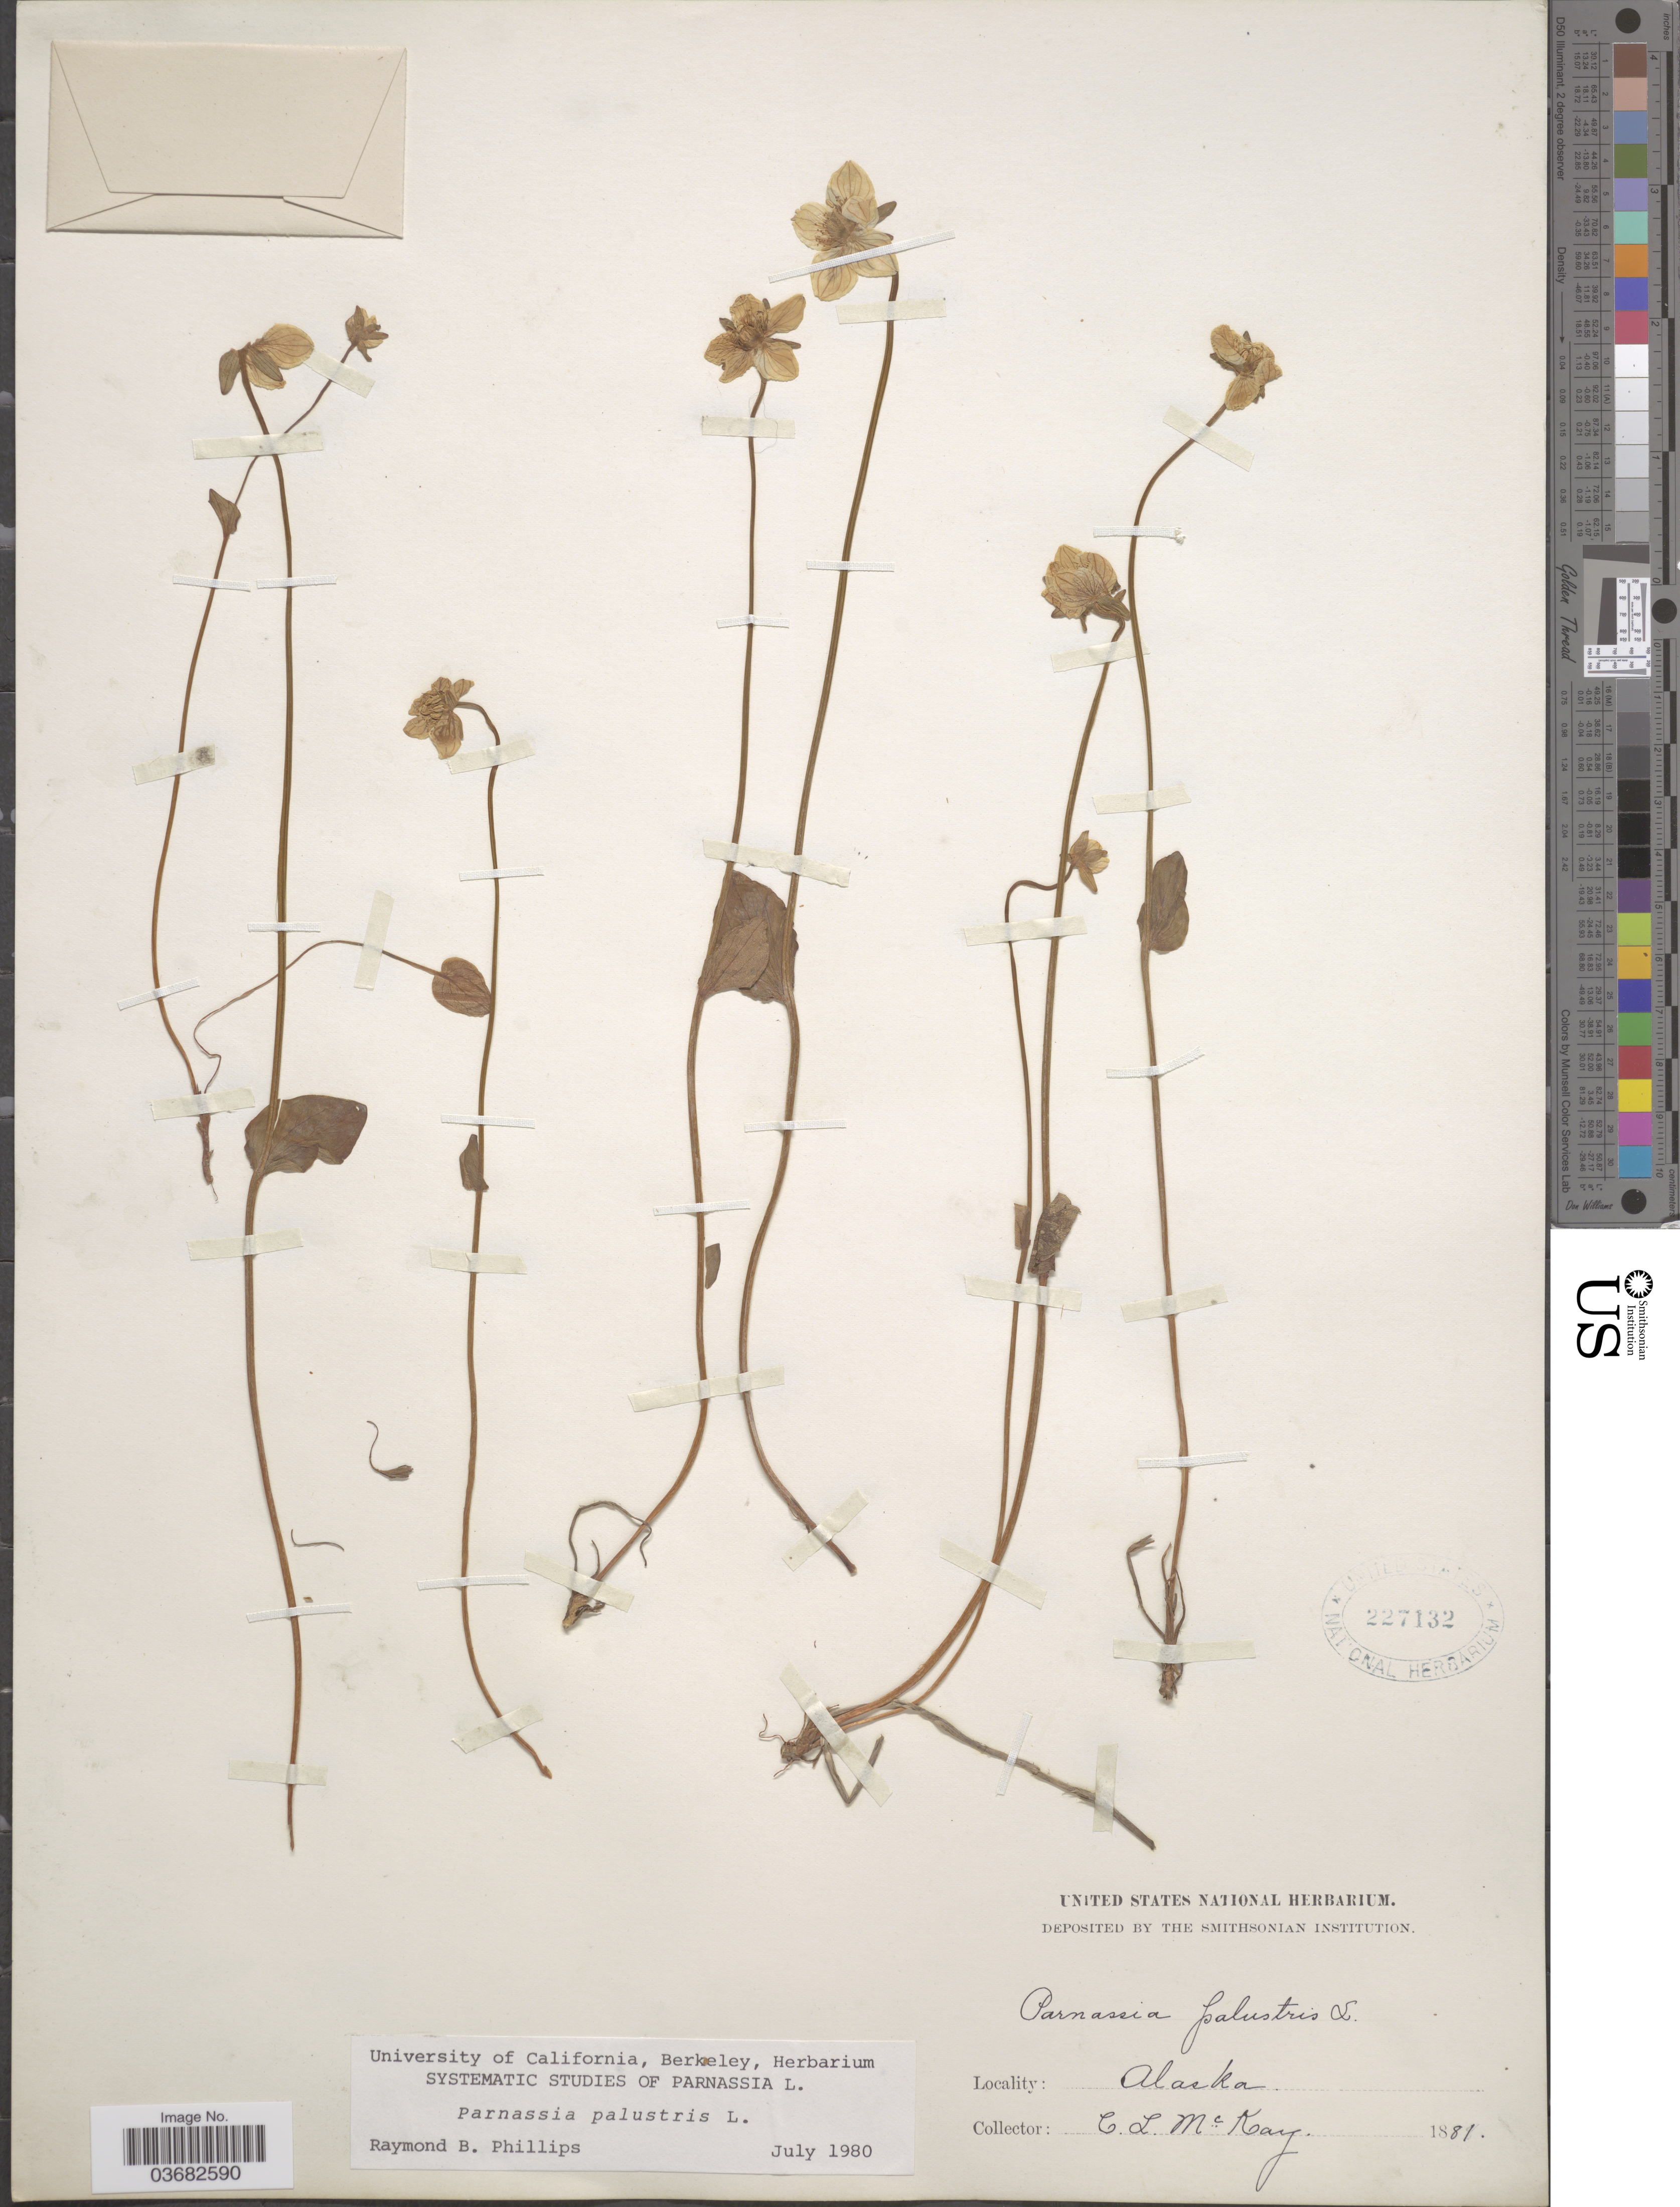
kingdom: Plantae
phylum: Tracheophyta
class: Magnoliopsida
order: Celastrales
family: Parnassiaceae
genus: Parnassia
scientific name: Parnassia palustris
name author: L.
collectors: C. McKay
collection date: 1881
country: United States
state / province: Alaska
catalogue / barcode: US 227132